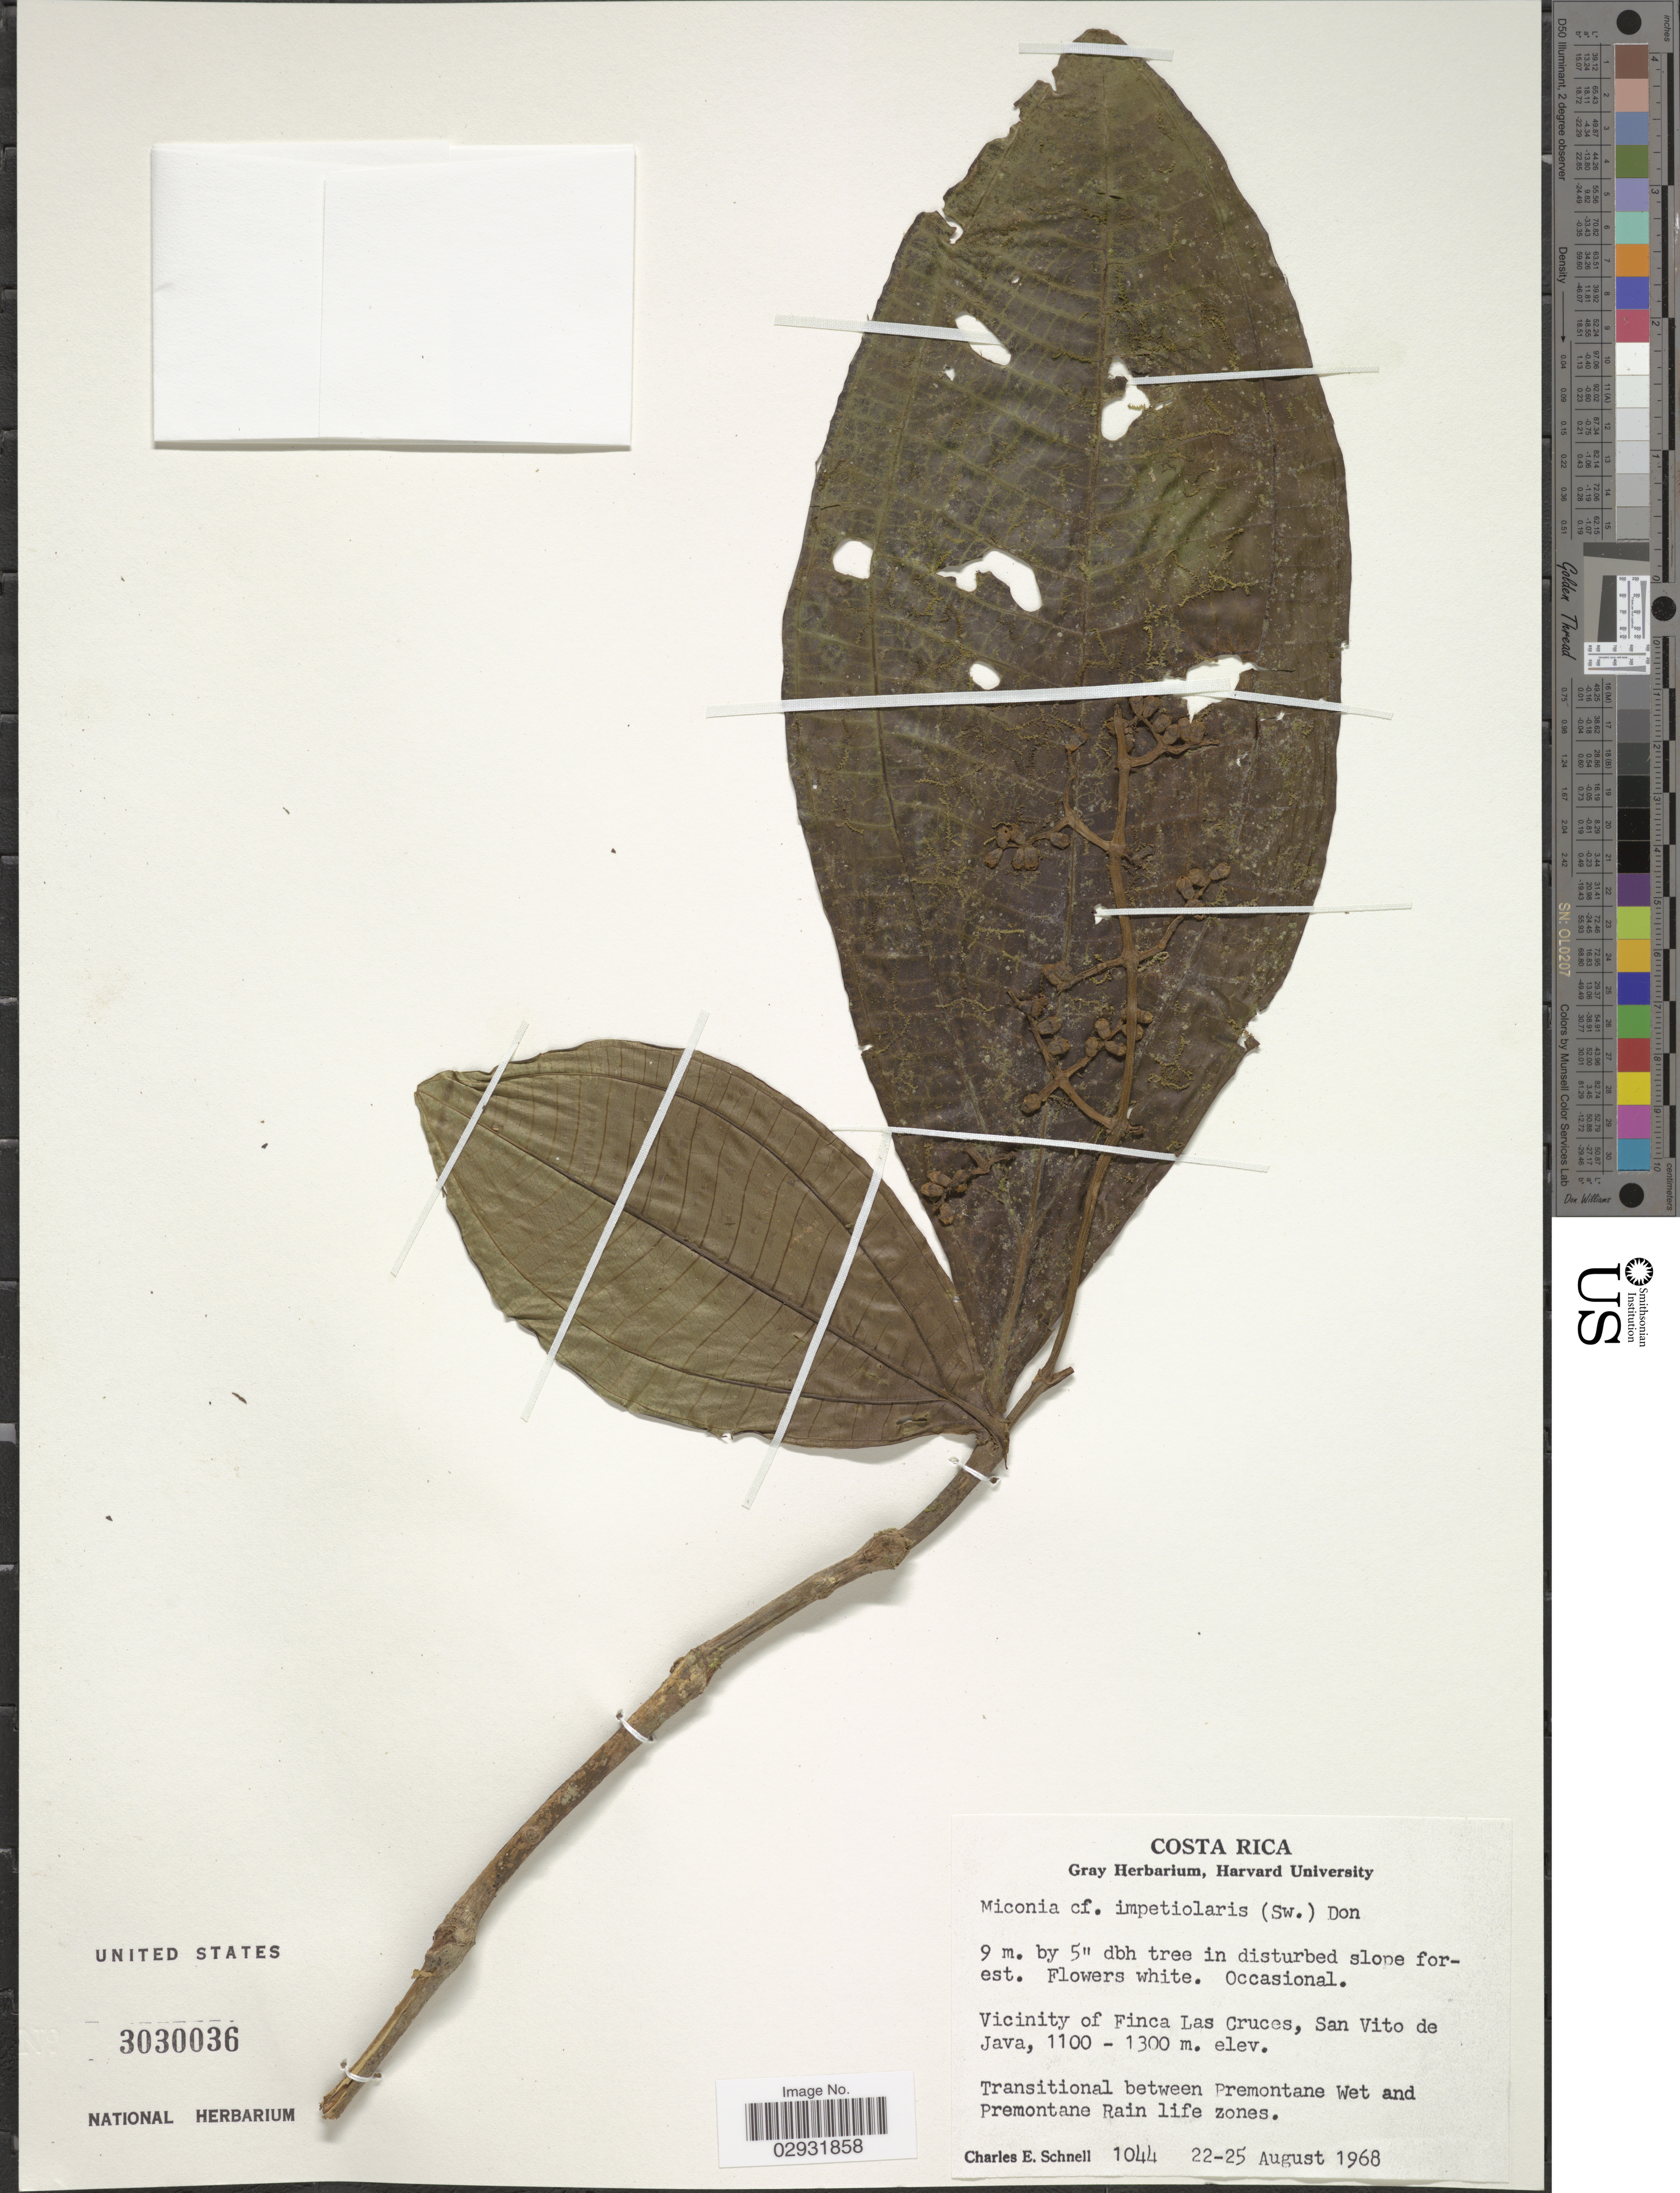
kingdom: Plantae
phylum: Tracheophyta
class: Magnoliopsida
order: Myrtales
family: Melastomataceae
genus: Miconia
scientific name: Miconia appendiculata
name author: Triana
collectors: C. Schnell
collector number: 1044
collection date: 1968-08-22/1968-08-25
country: Costa Rica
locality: Vicinity of Finca Las Cruces, San Vito de Java. Transitional between Premontane Wet and Premontane Rain life zones.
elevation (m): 1100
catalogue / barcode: US 3030036